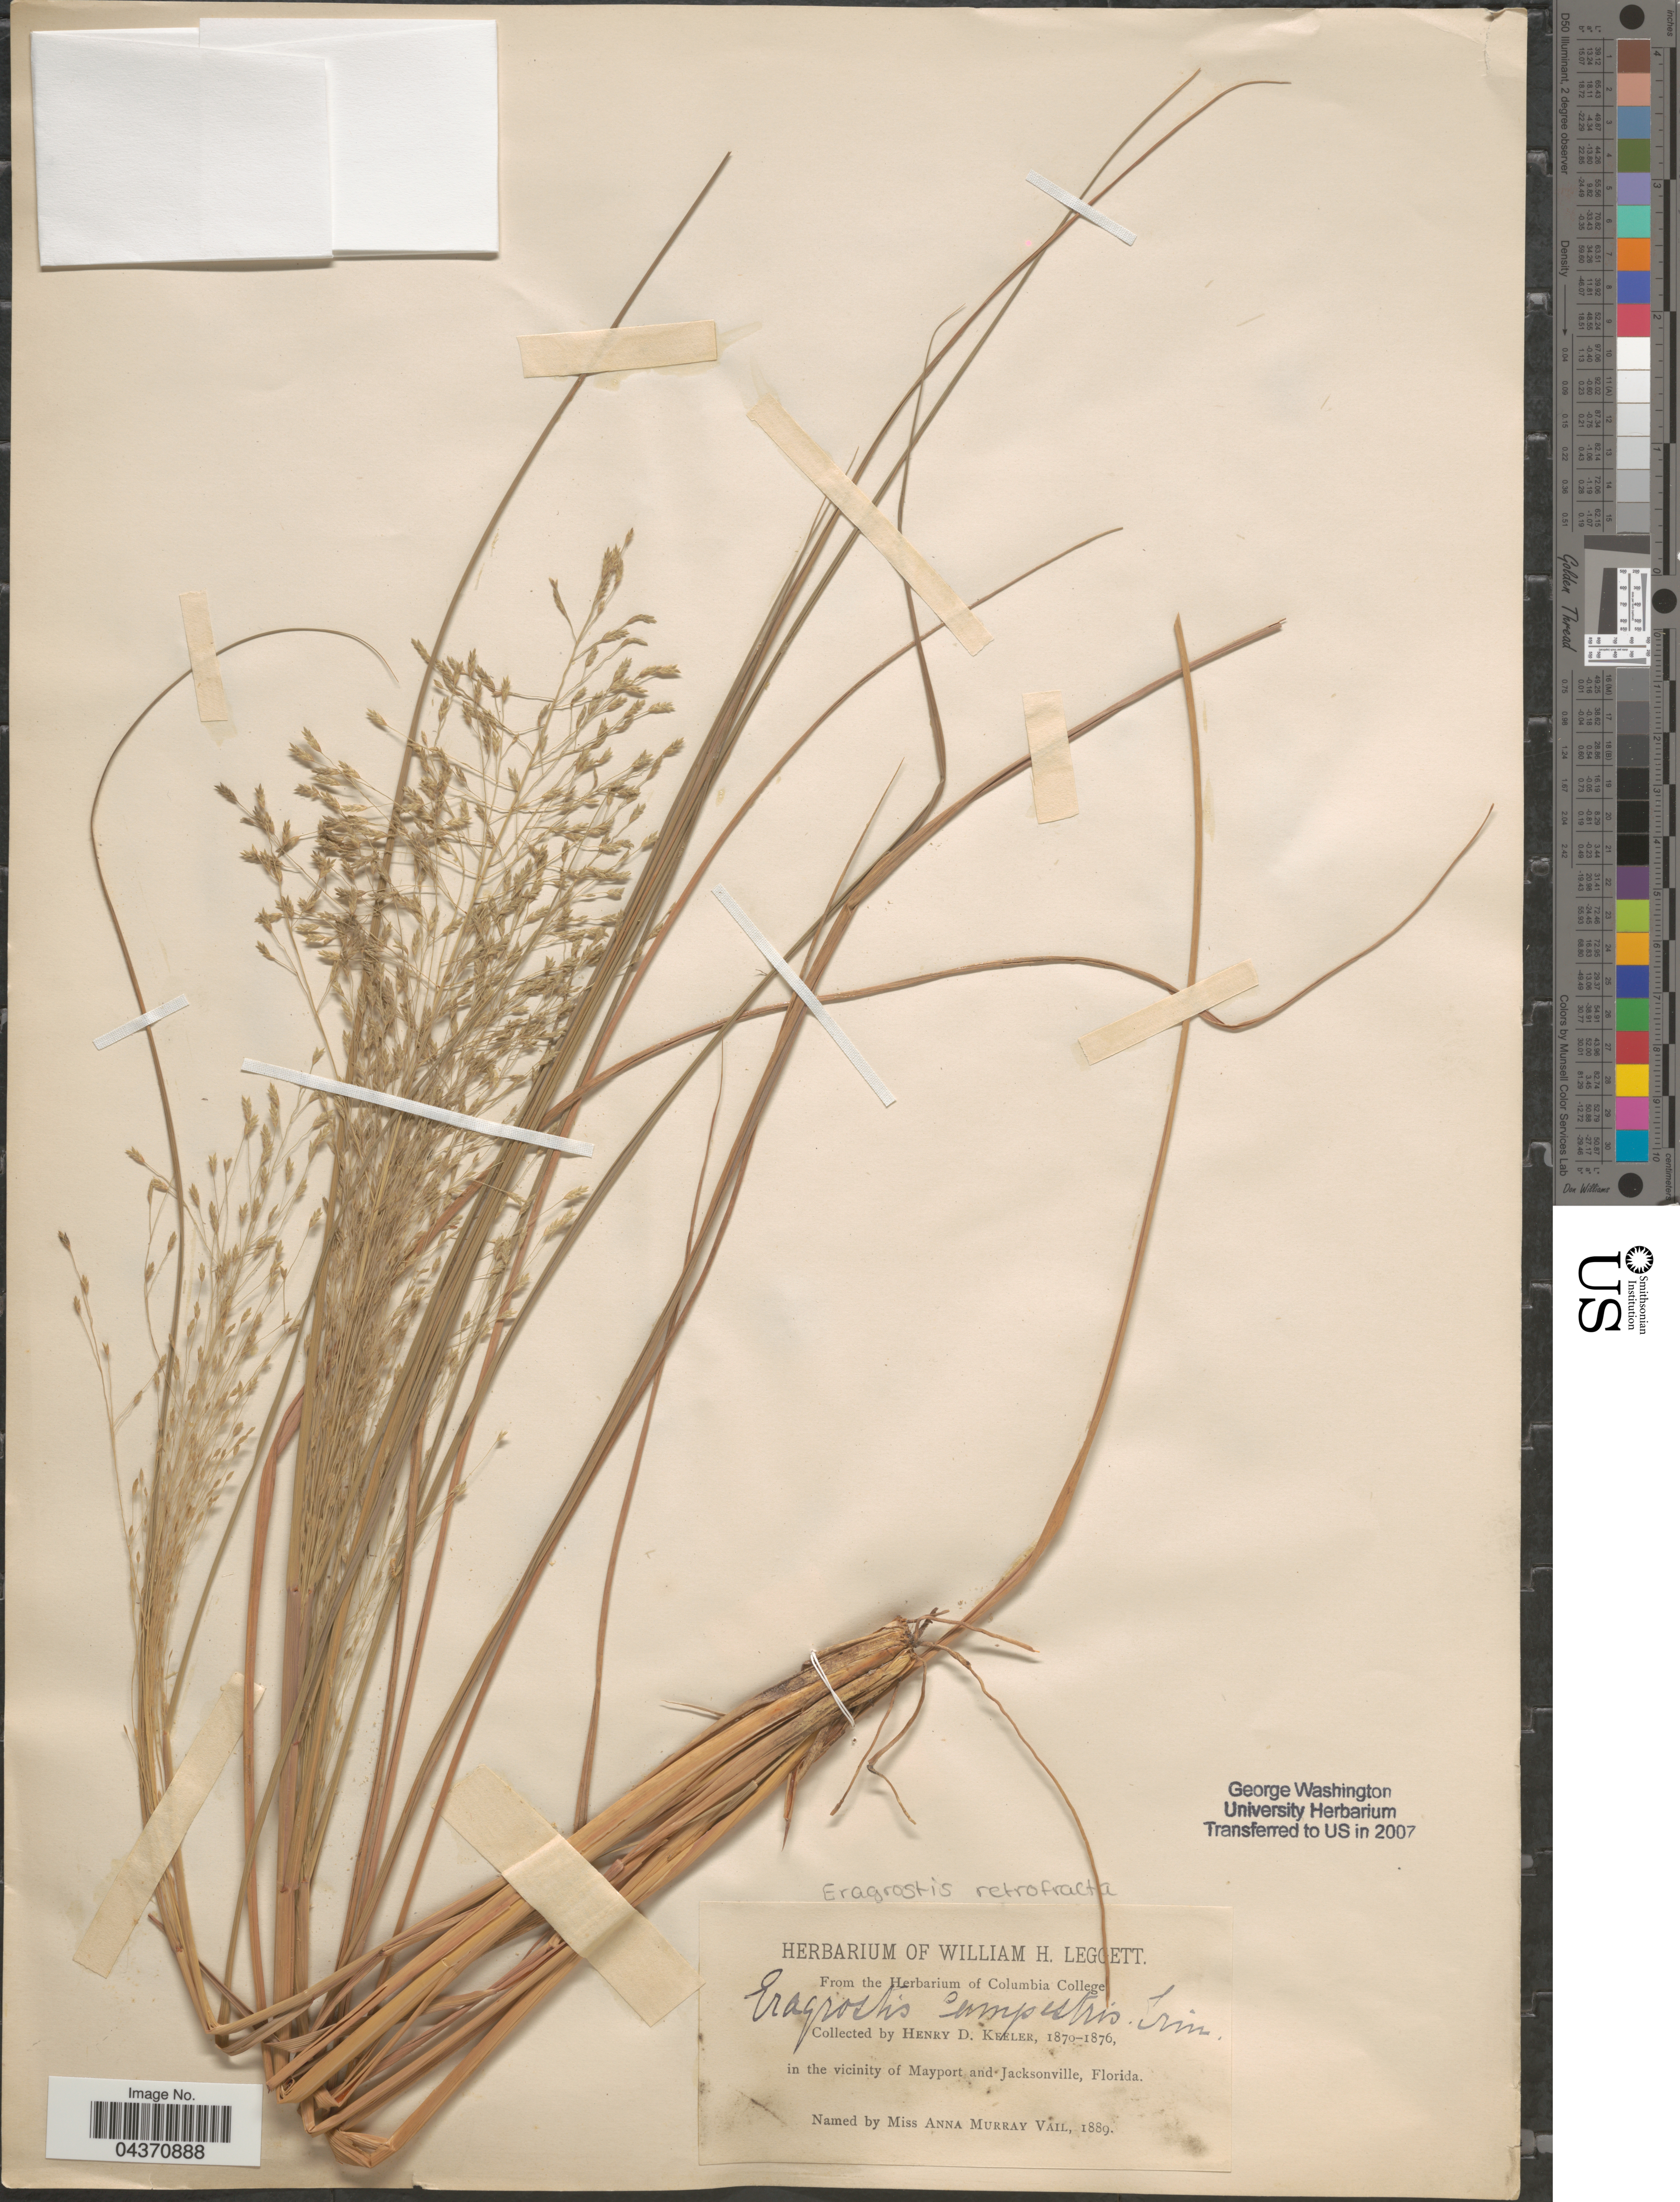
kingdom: Plantae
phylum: Tracheophyta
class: Liliopsida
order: Poales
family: Poaceae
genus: Eragrostis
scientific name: Eragrostis refracta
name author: (Muhl.) Scribn.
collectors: H. Keeler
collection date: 1870/1876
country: United States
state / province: Florida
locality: In the vicinity of Mayport and Jacksonville.